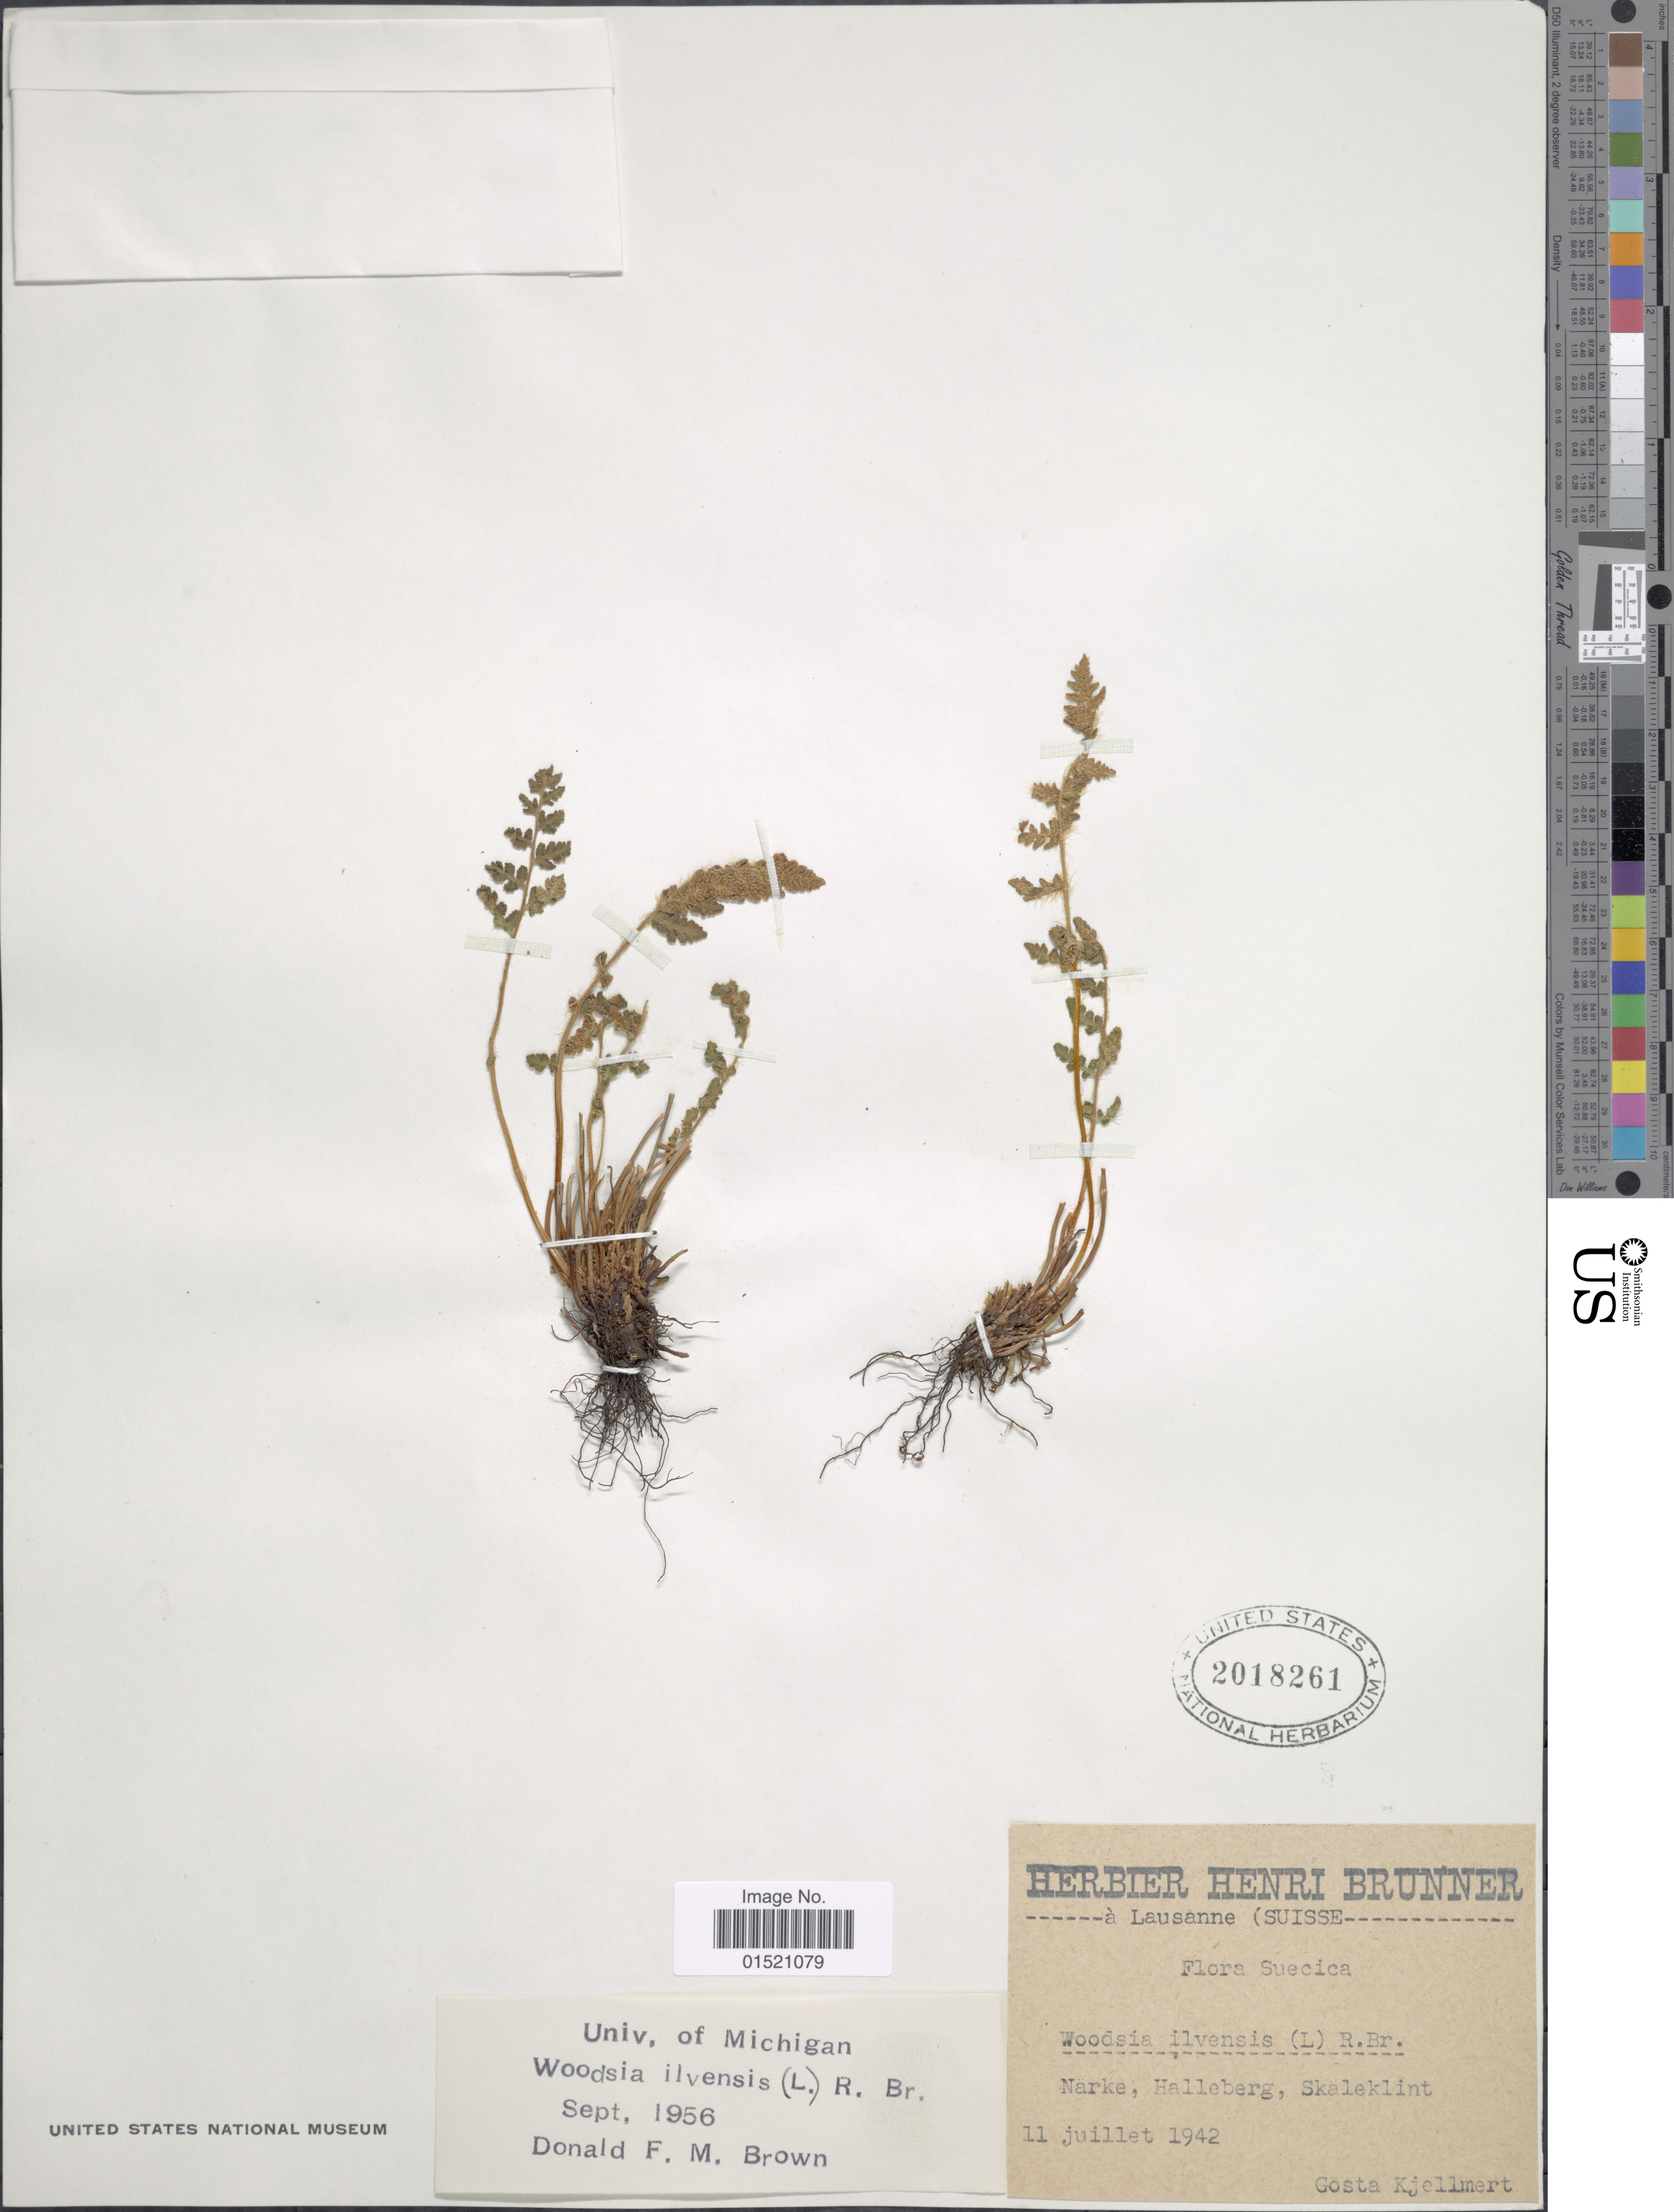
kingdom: Plantae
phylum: Tracheophyta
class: Polypodiopsida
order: Polypodiales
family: Woodsiaceae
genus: Woodsia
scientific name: Woodsia ilvensis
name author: (L.) R. Br.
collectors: G. Kjellmert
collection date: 1942-07-11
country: Sweden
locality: Narke, halleberg, Skaleklint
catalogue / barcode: US 2018261